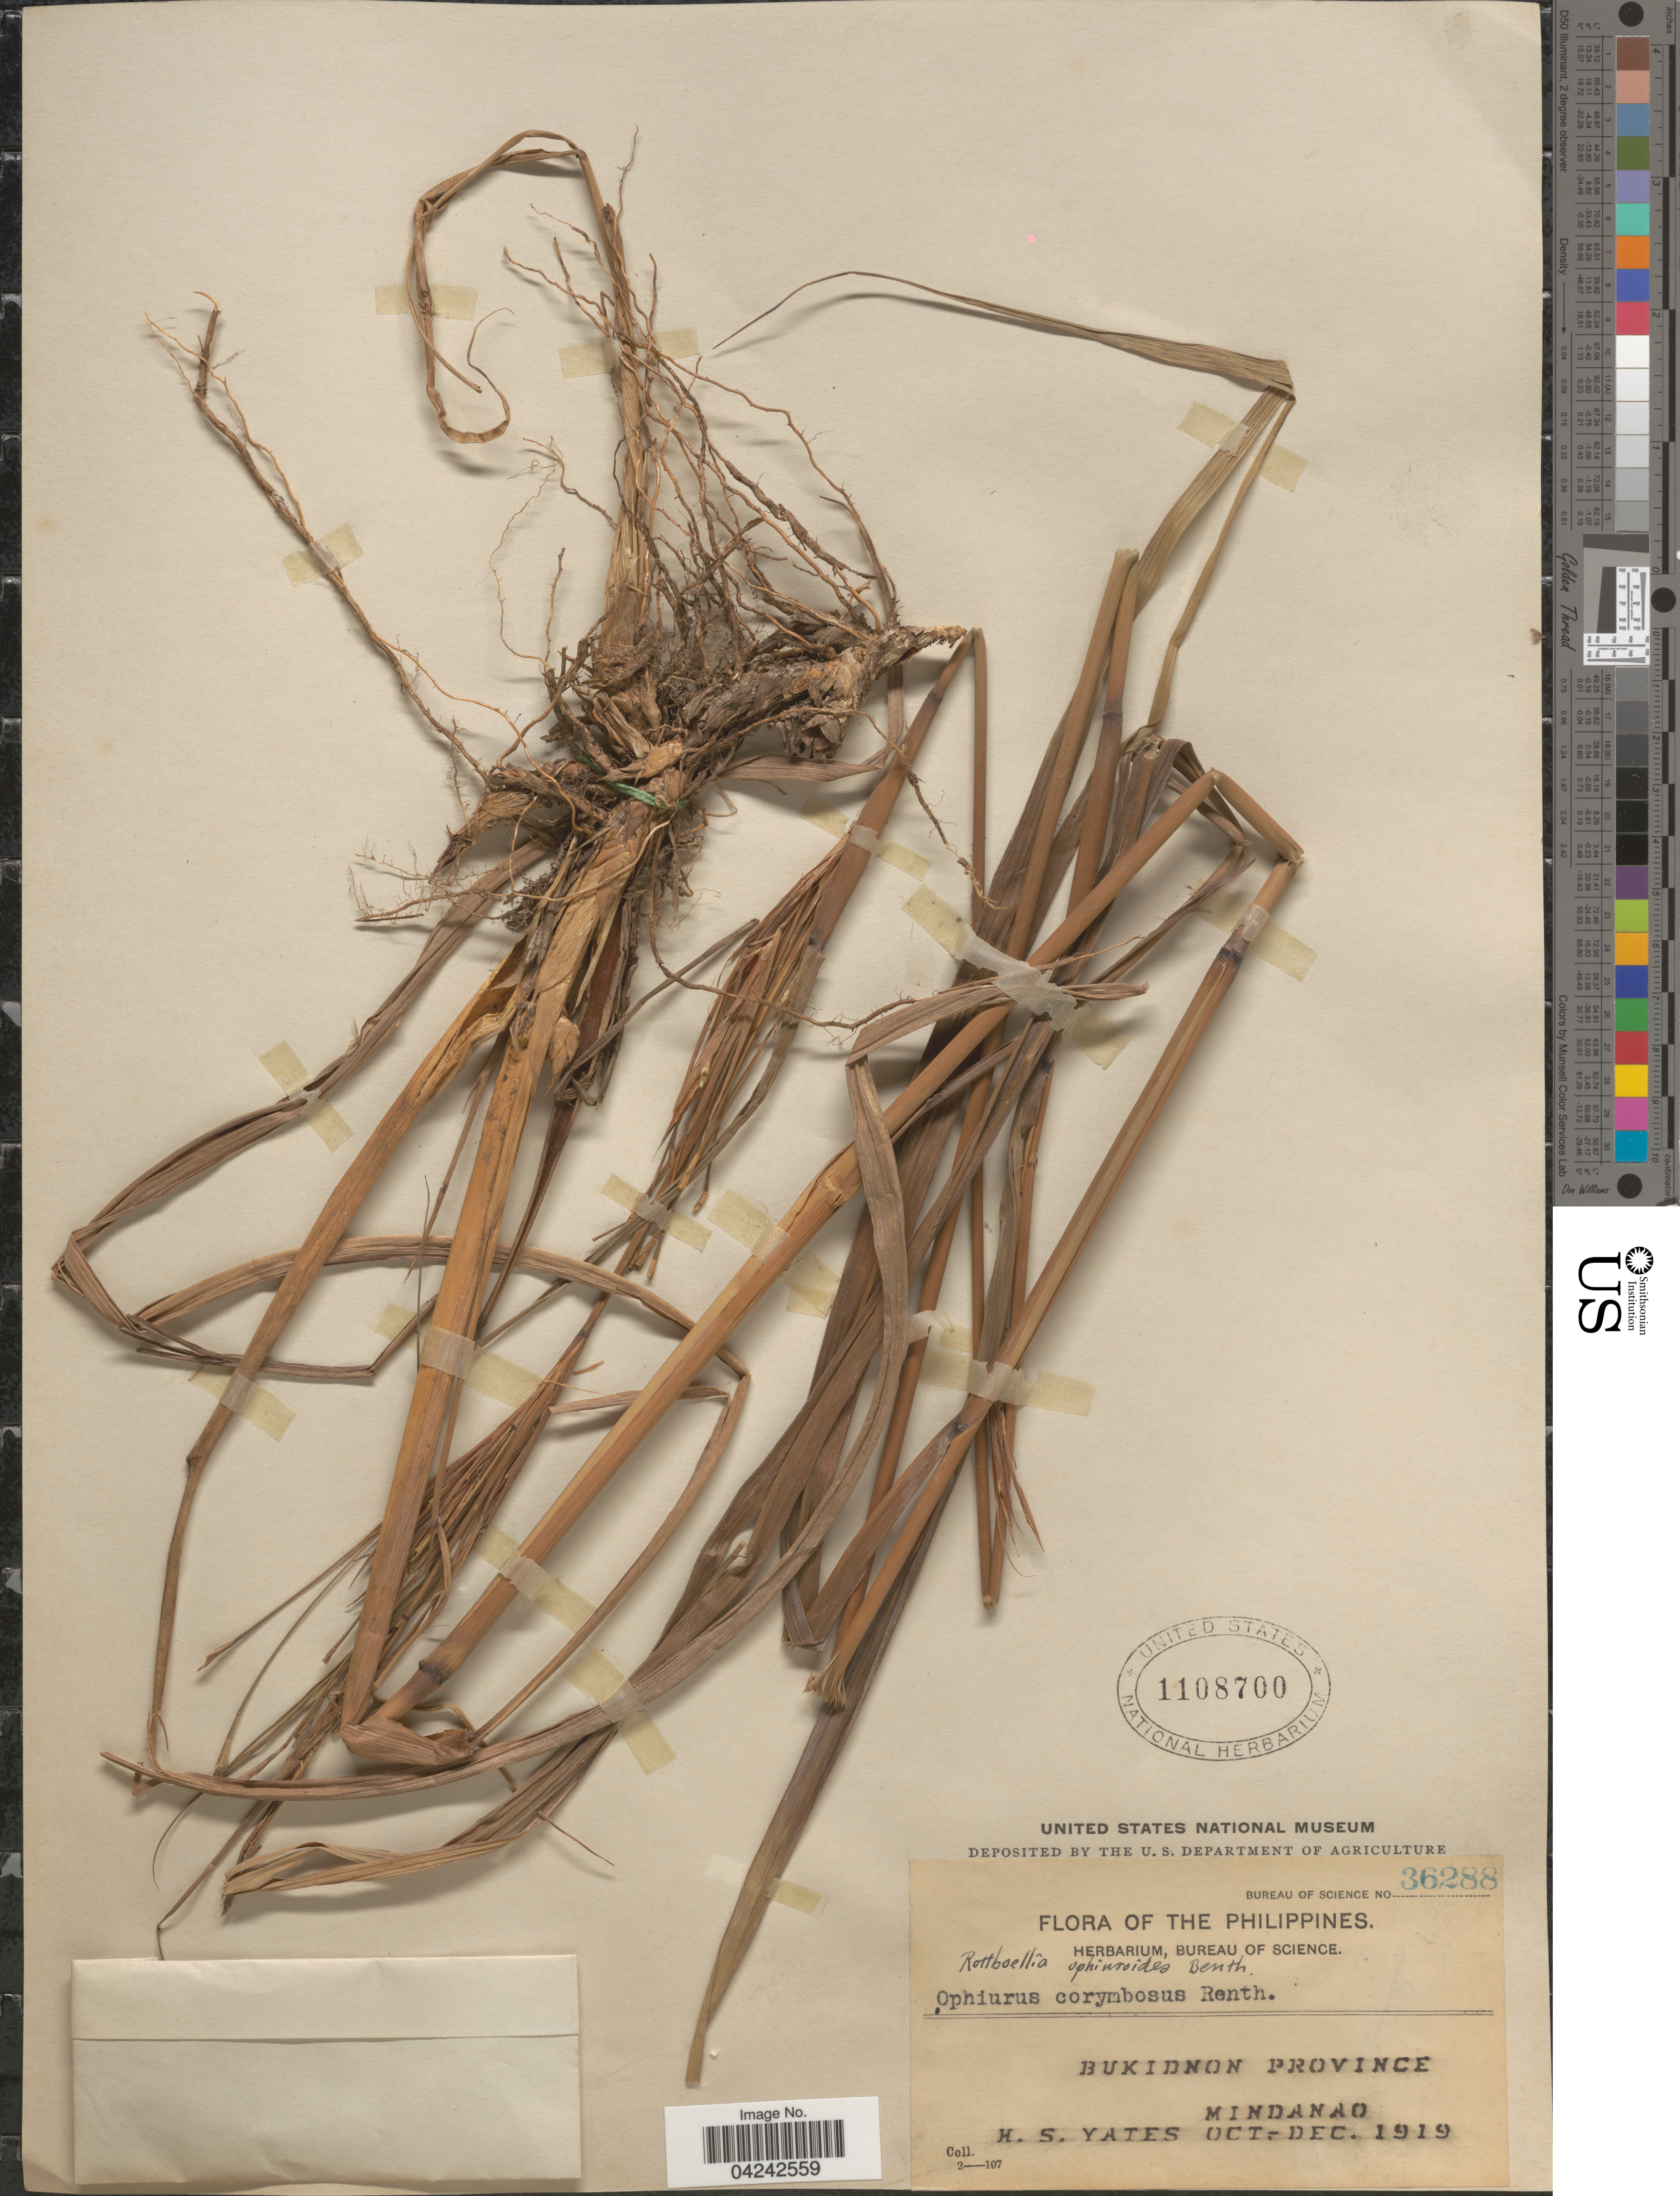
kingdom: Plantae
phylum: Tracheophyta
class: Liliopsida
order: Poales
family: Poaceae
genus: Rottboellia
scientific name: Rottboellia rottboellioides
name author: (R. Br.) Druce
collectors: H. S. Yates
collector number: Bureau of Science 36288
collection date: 1919-10/1919-12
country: Philippines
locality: Bukidnon Province. Mindanao.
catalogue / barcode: US 1108700